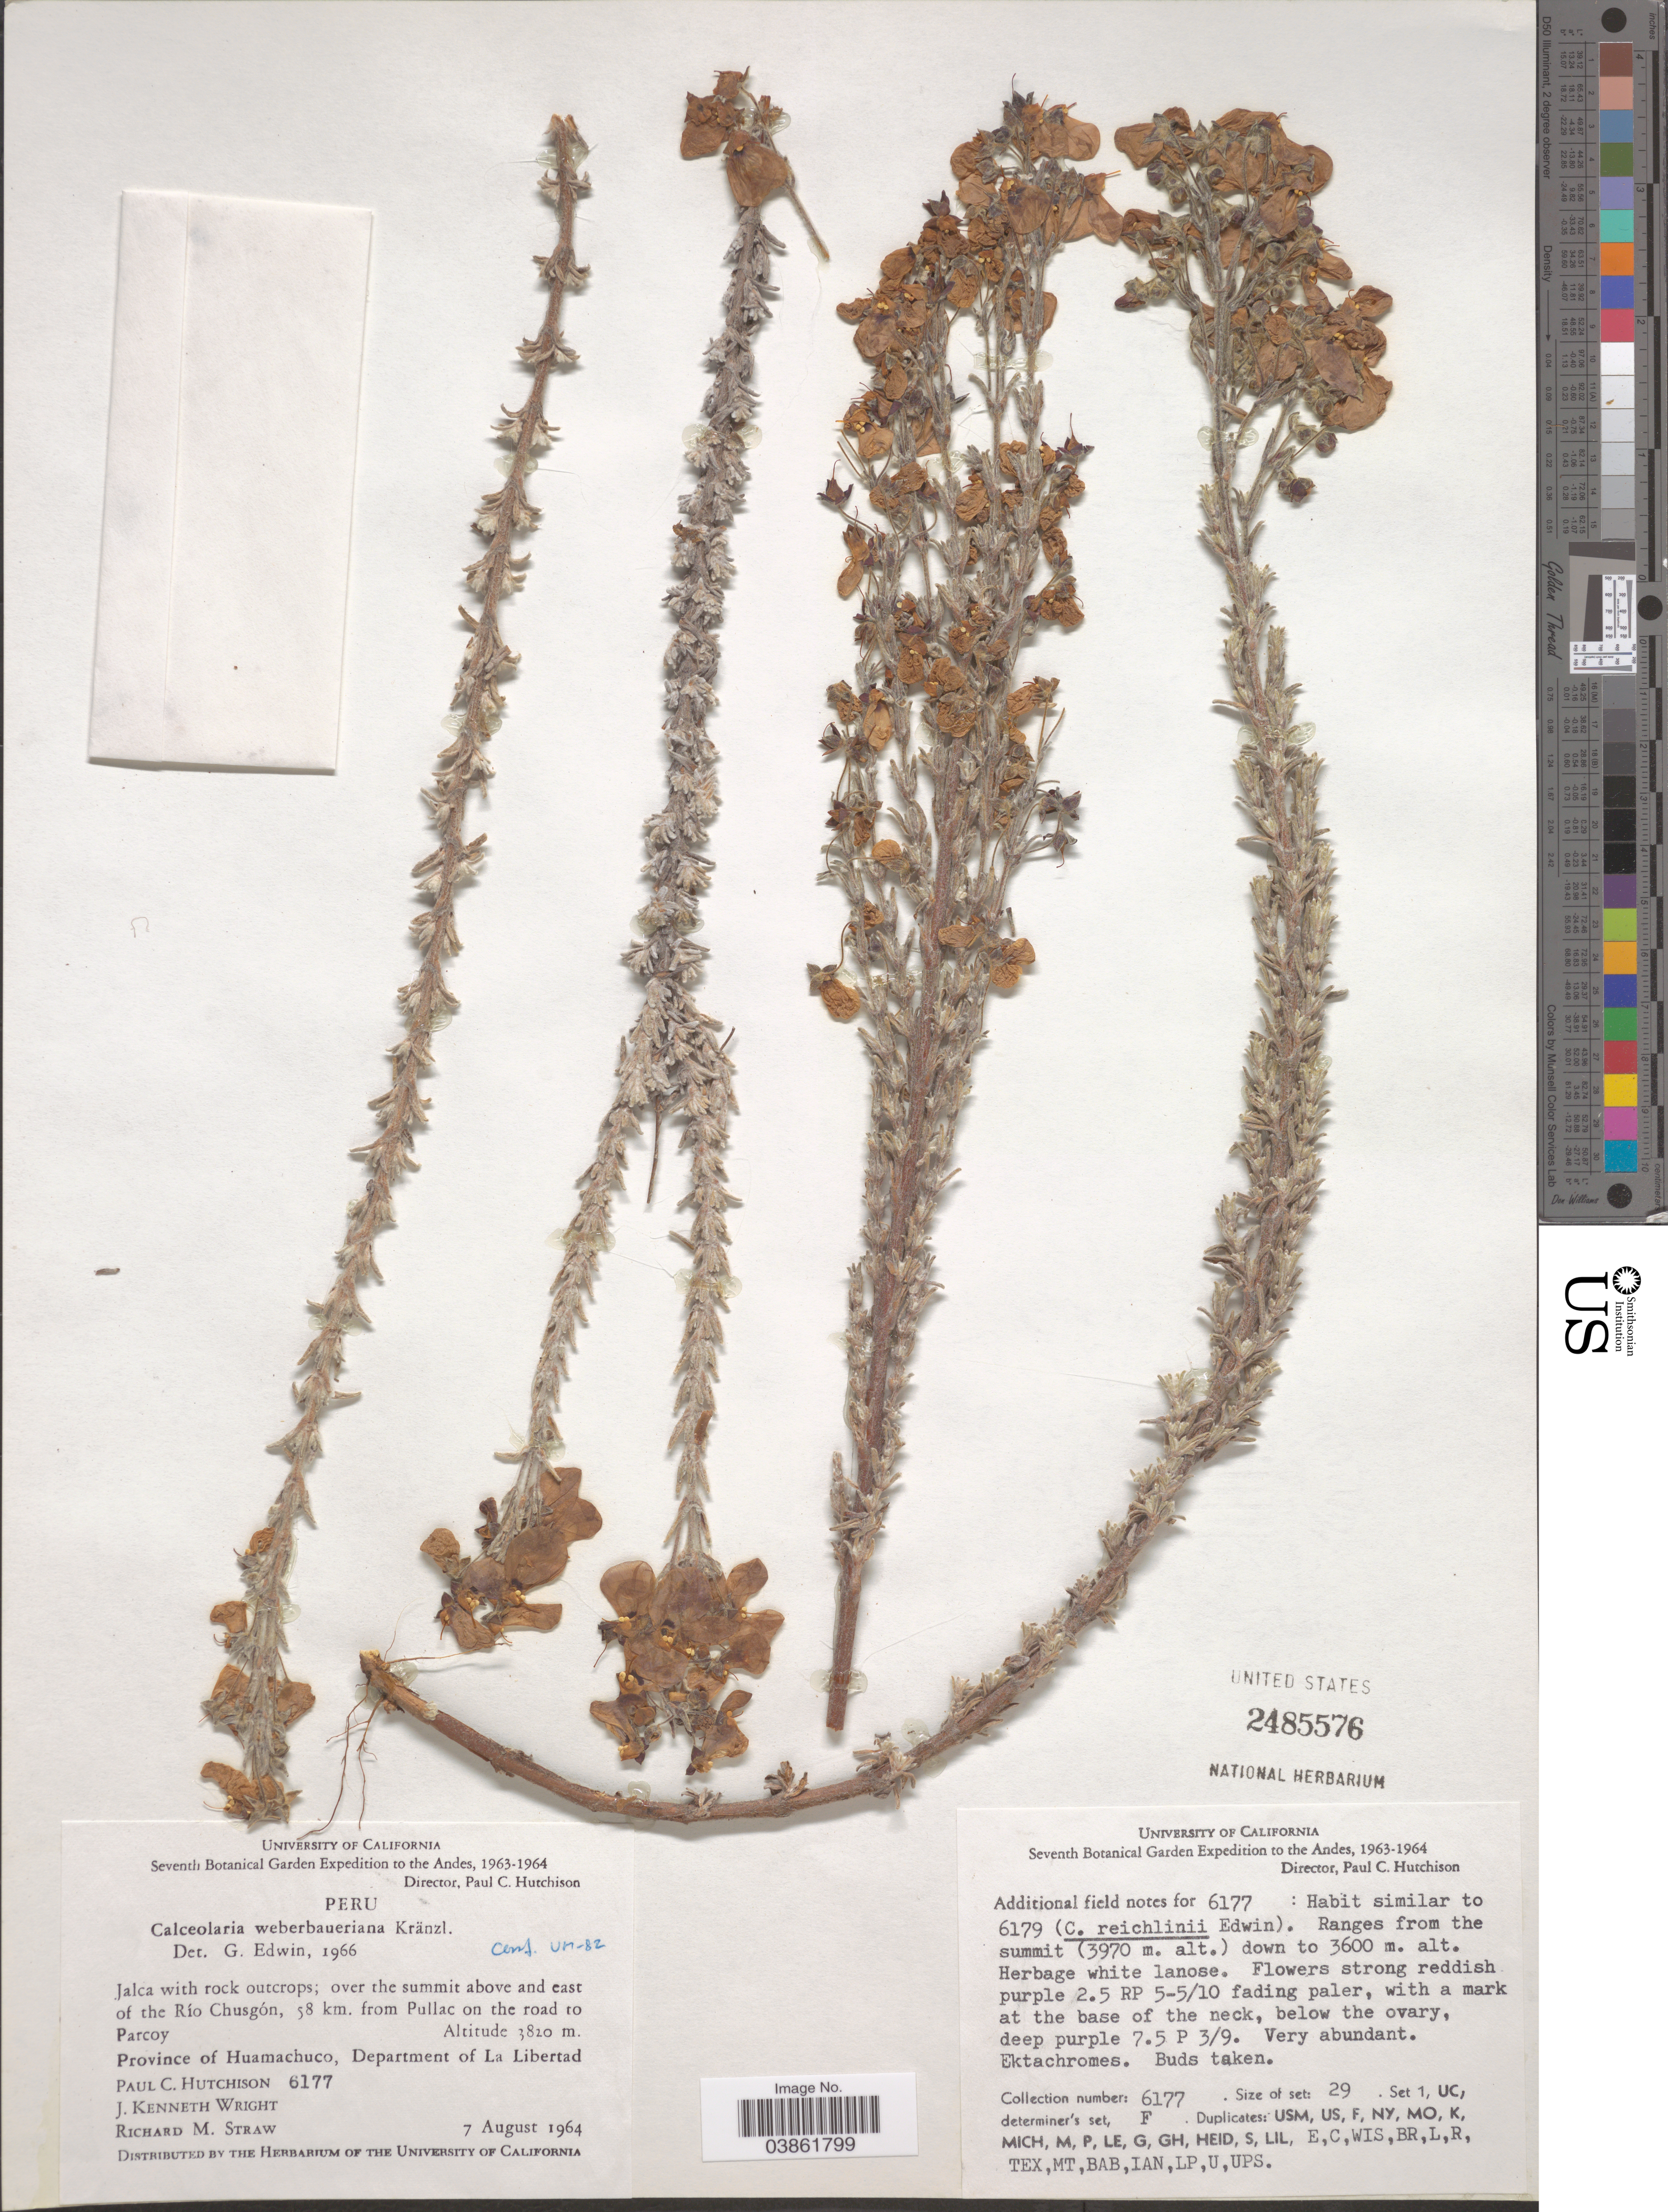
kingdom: Plantae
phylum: Tracheophyta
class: Magnoliopsida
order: Lamiales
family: Calceolariaceae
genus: Calceolaria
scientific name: Calceolaria weberbaueriana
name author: Kraenzl.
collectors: P. C. Hutchison, J. K. Wright & R. M. Straw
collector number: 6177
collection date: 1964-08-07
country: Peru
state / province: La Libertad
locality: The Andes. Over the summit above and east of the Río Chusgón, 58 km. from Pullac on the road to Parcoy. Province of Huamachuco, Department of La Libertad.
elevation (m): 3820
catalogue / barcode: US 2485576